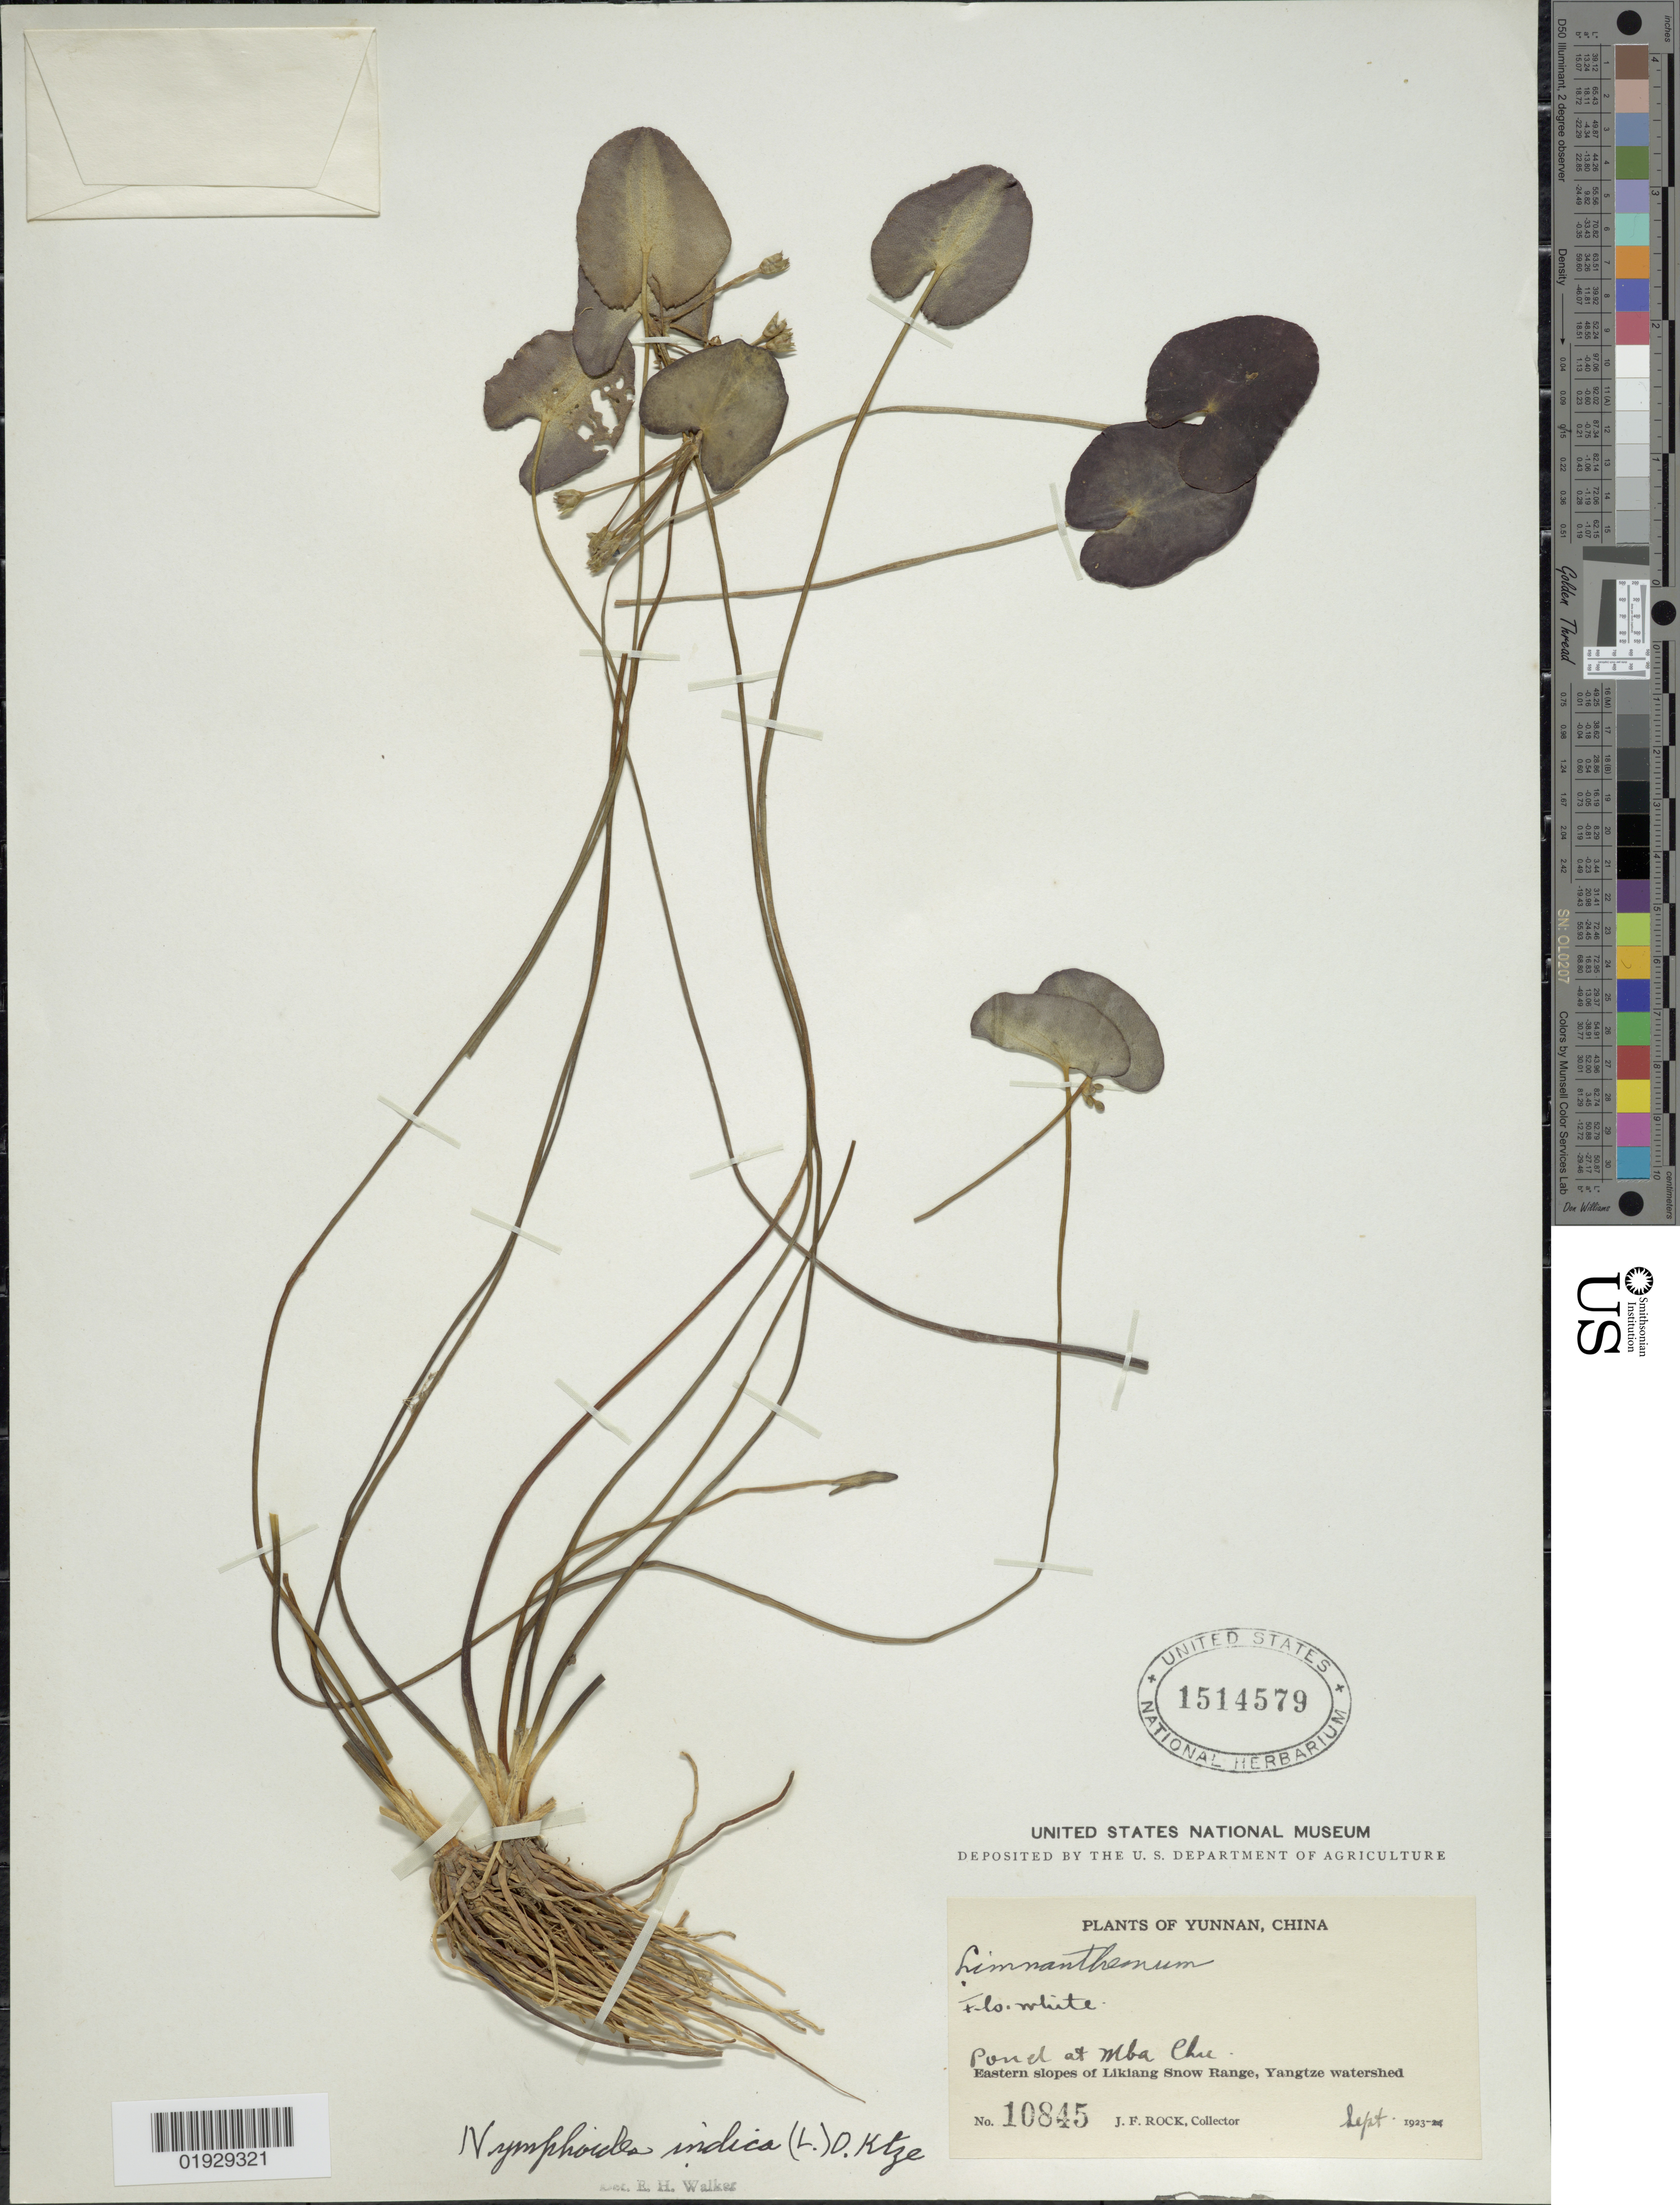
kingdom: Plantae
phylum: Tracheophyta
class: Magnoliopsida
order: Asterales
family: Menyanthaceae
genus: Nymphoides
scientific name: Nymphoides indica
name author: (L.) Kuntze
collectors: J. Rock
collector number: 10845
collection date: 1923-09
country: China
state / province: Yunnan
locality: Pond at Mba Chu. Eastern slopes of Likiang Snow Range, Yangtze watershed.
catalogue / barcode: US 1514579